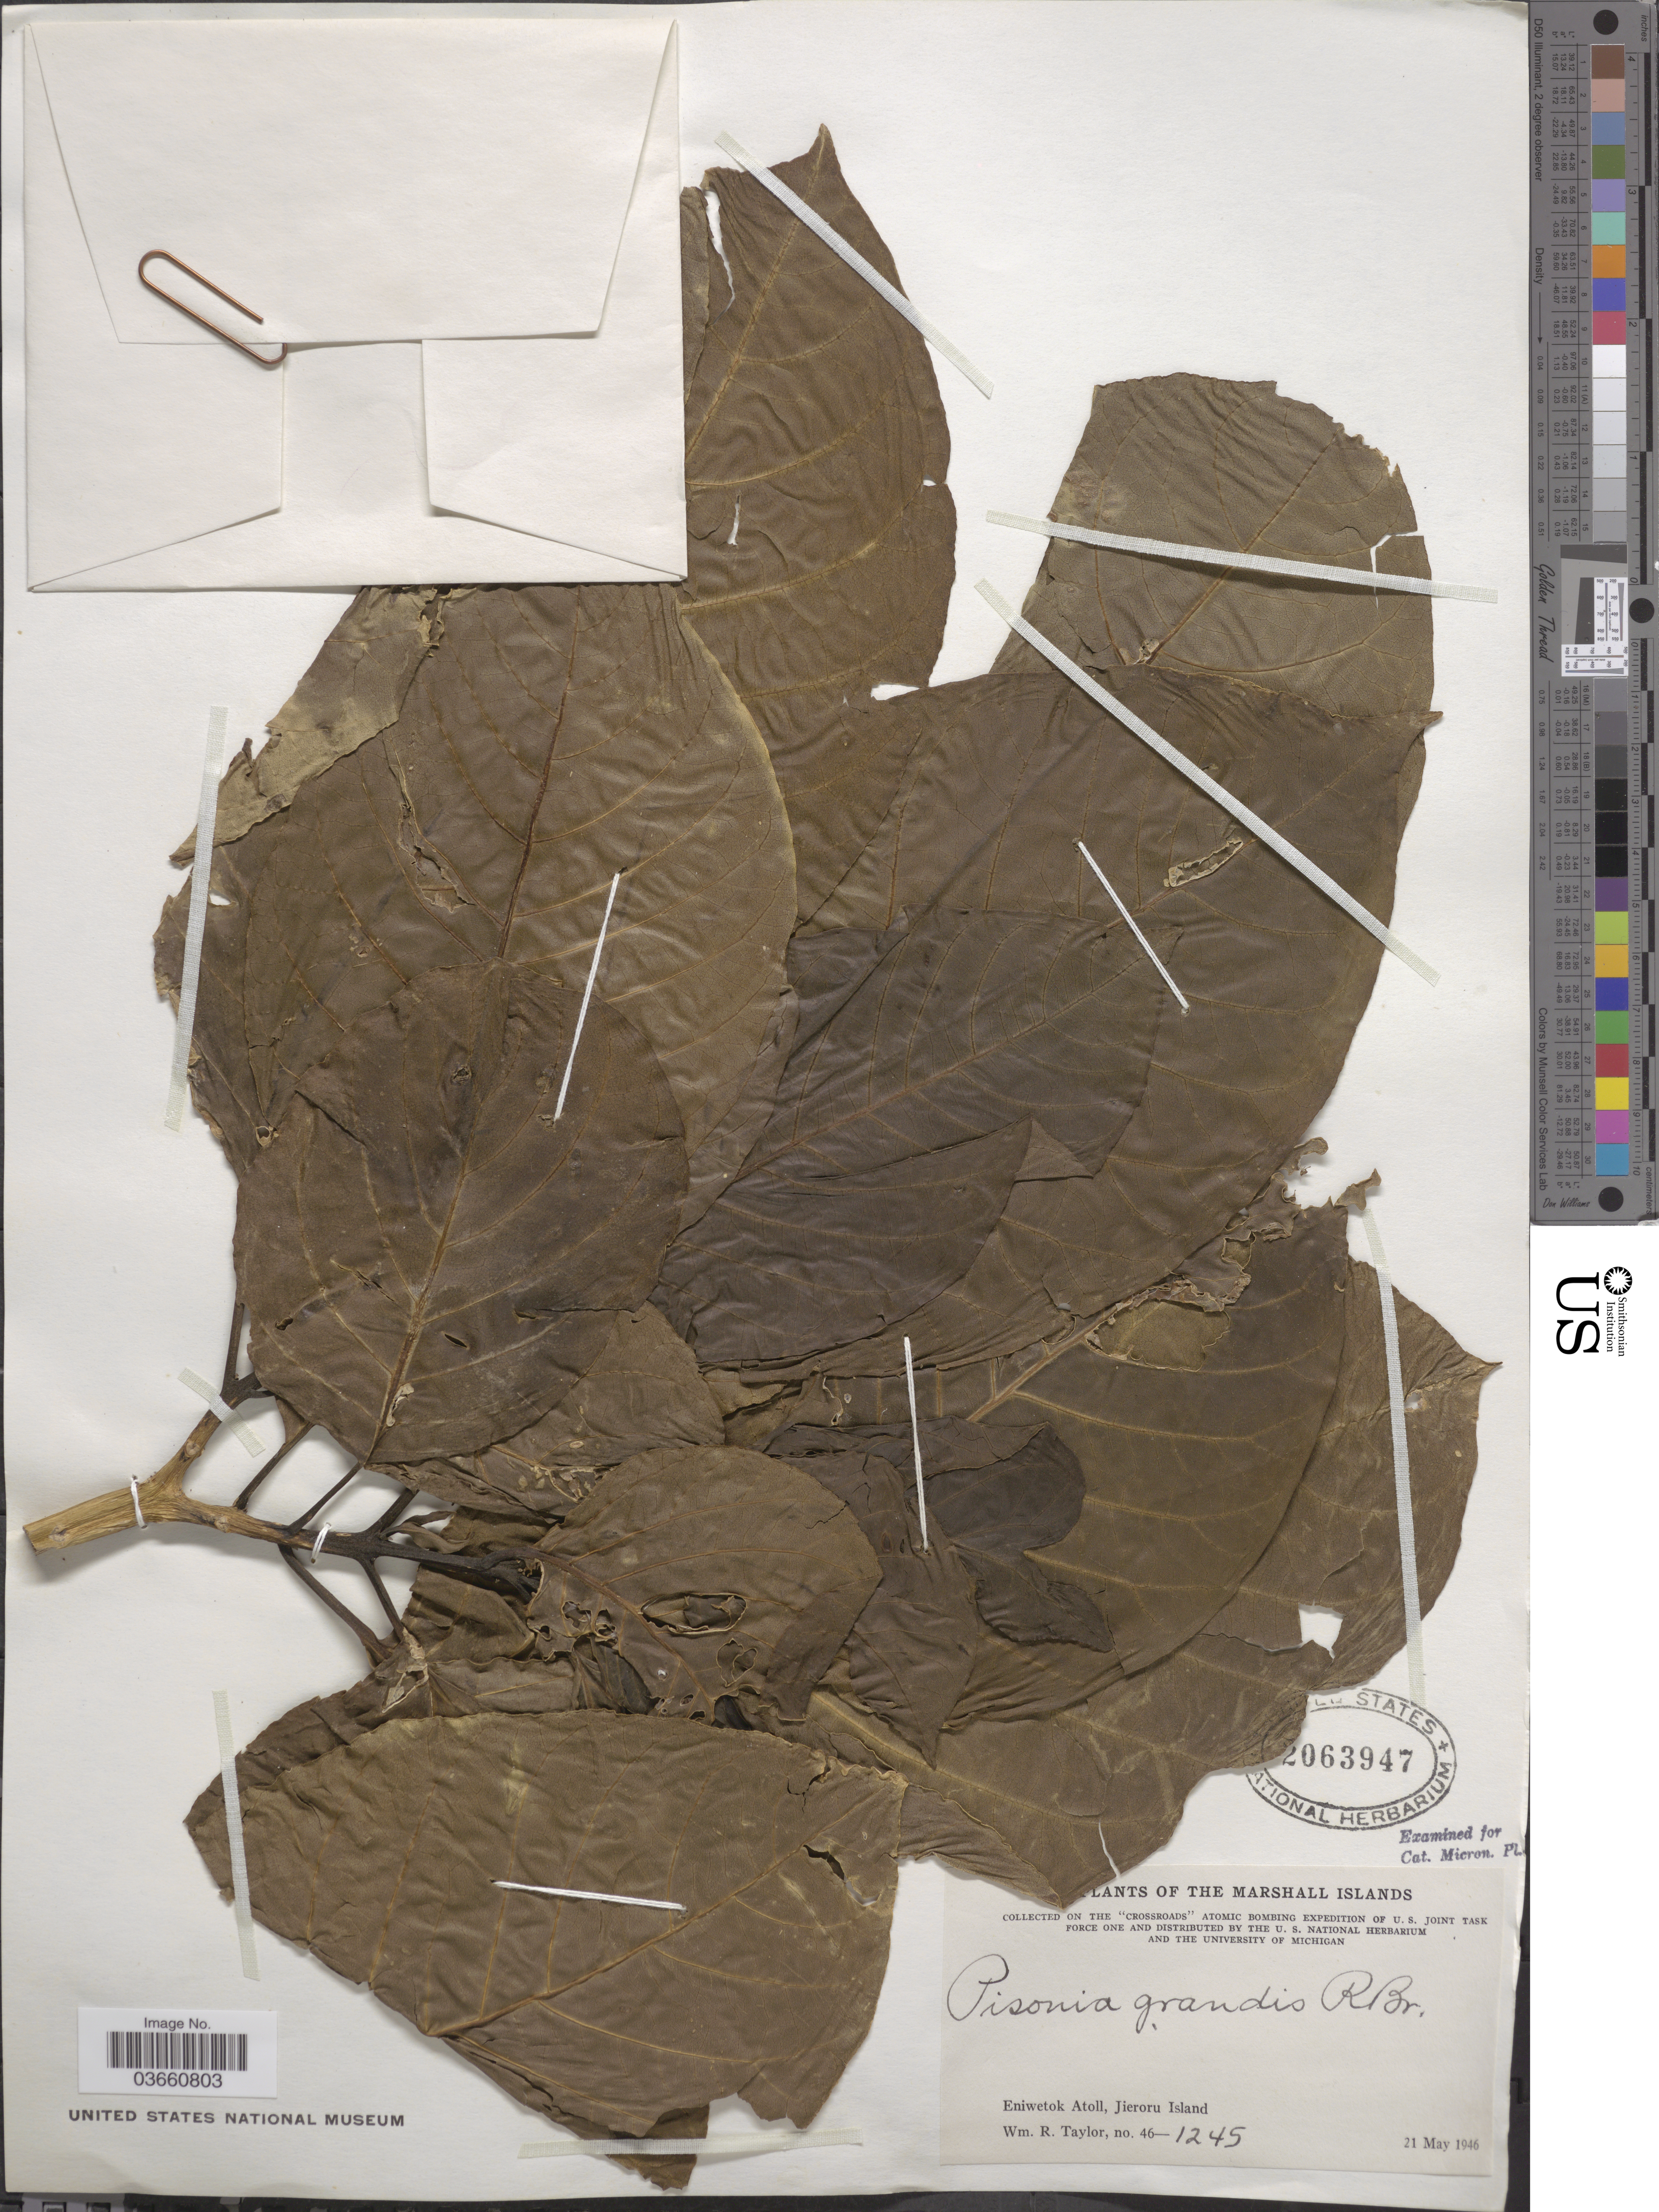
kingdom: Plantae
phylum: Tracheophyta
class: Magnoliopsida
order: Caryophyllales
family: Nyctaginaceae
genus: Pisonia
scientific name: Pisonia grandis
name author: R. Br.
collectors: W. R. Taylor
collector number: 46-1245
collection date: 1946-05-21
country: Marshall Islands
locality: Eniwetok Atoll, Jieroru Island.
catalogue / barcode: US 2063947